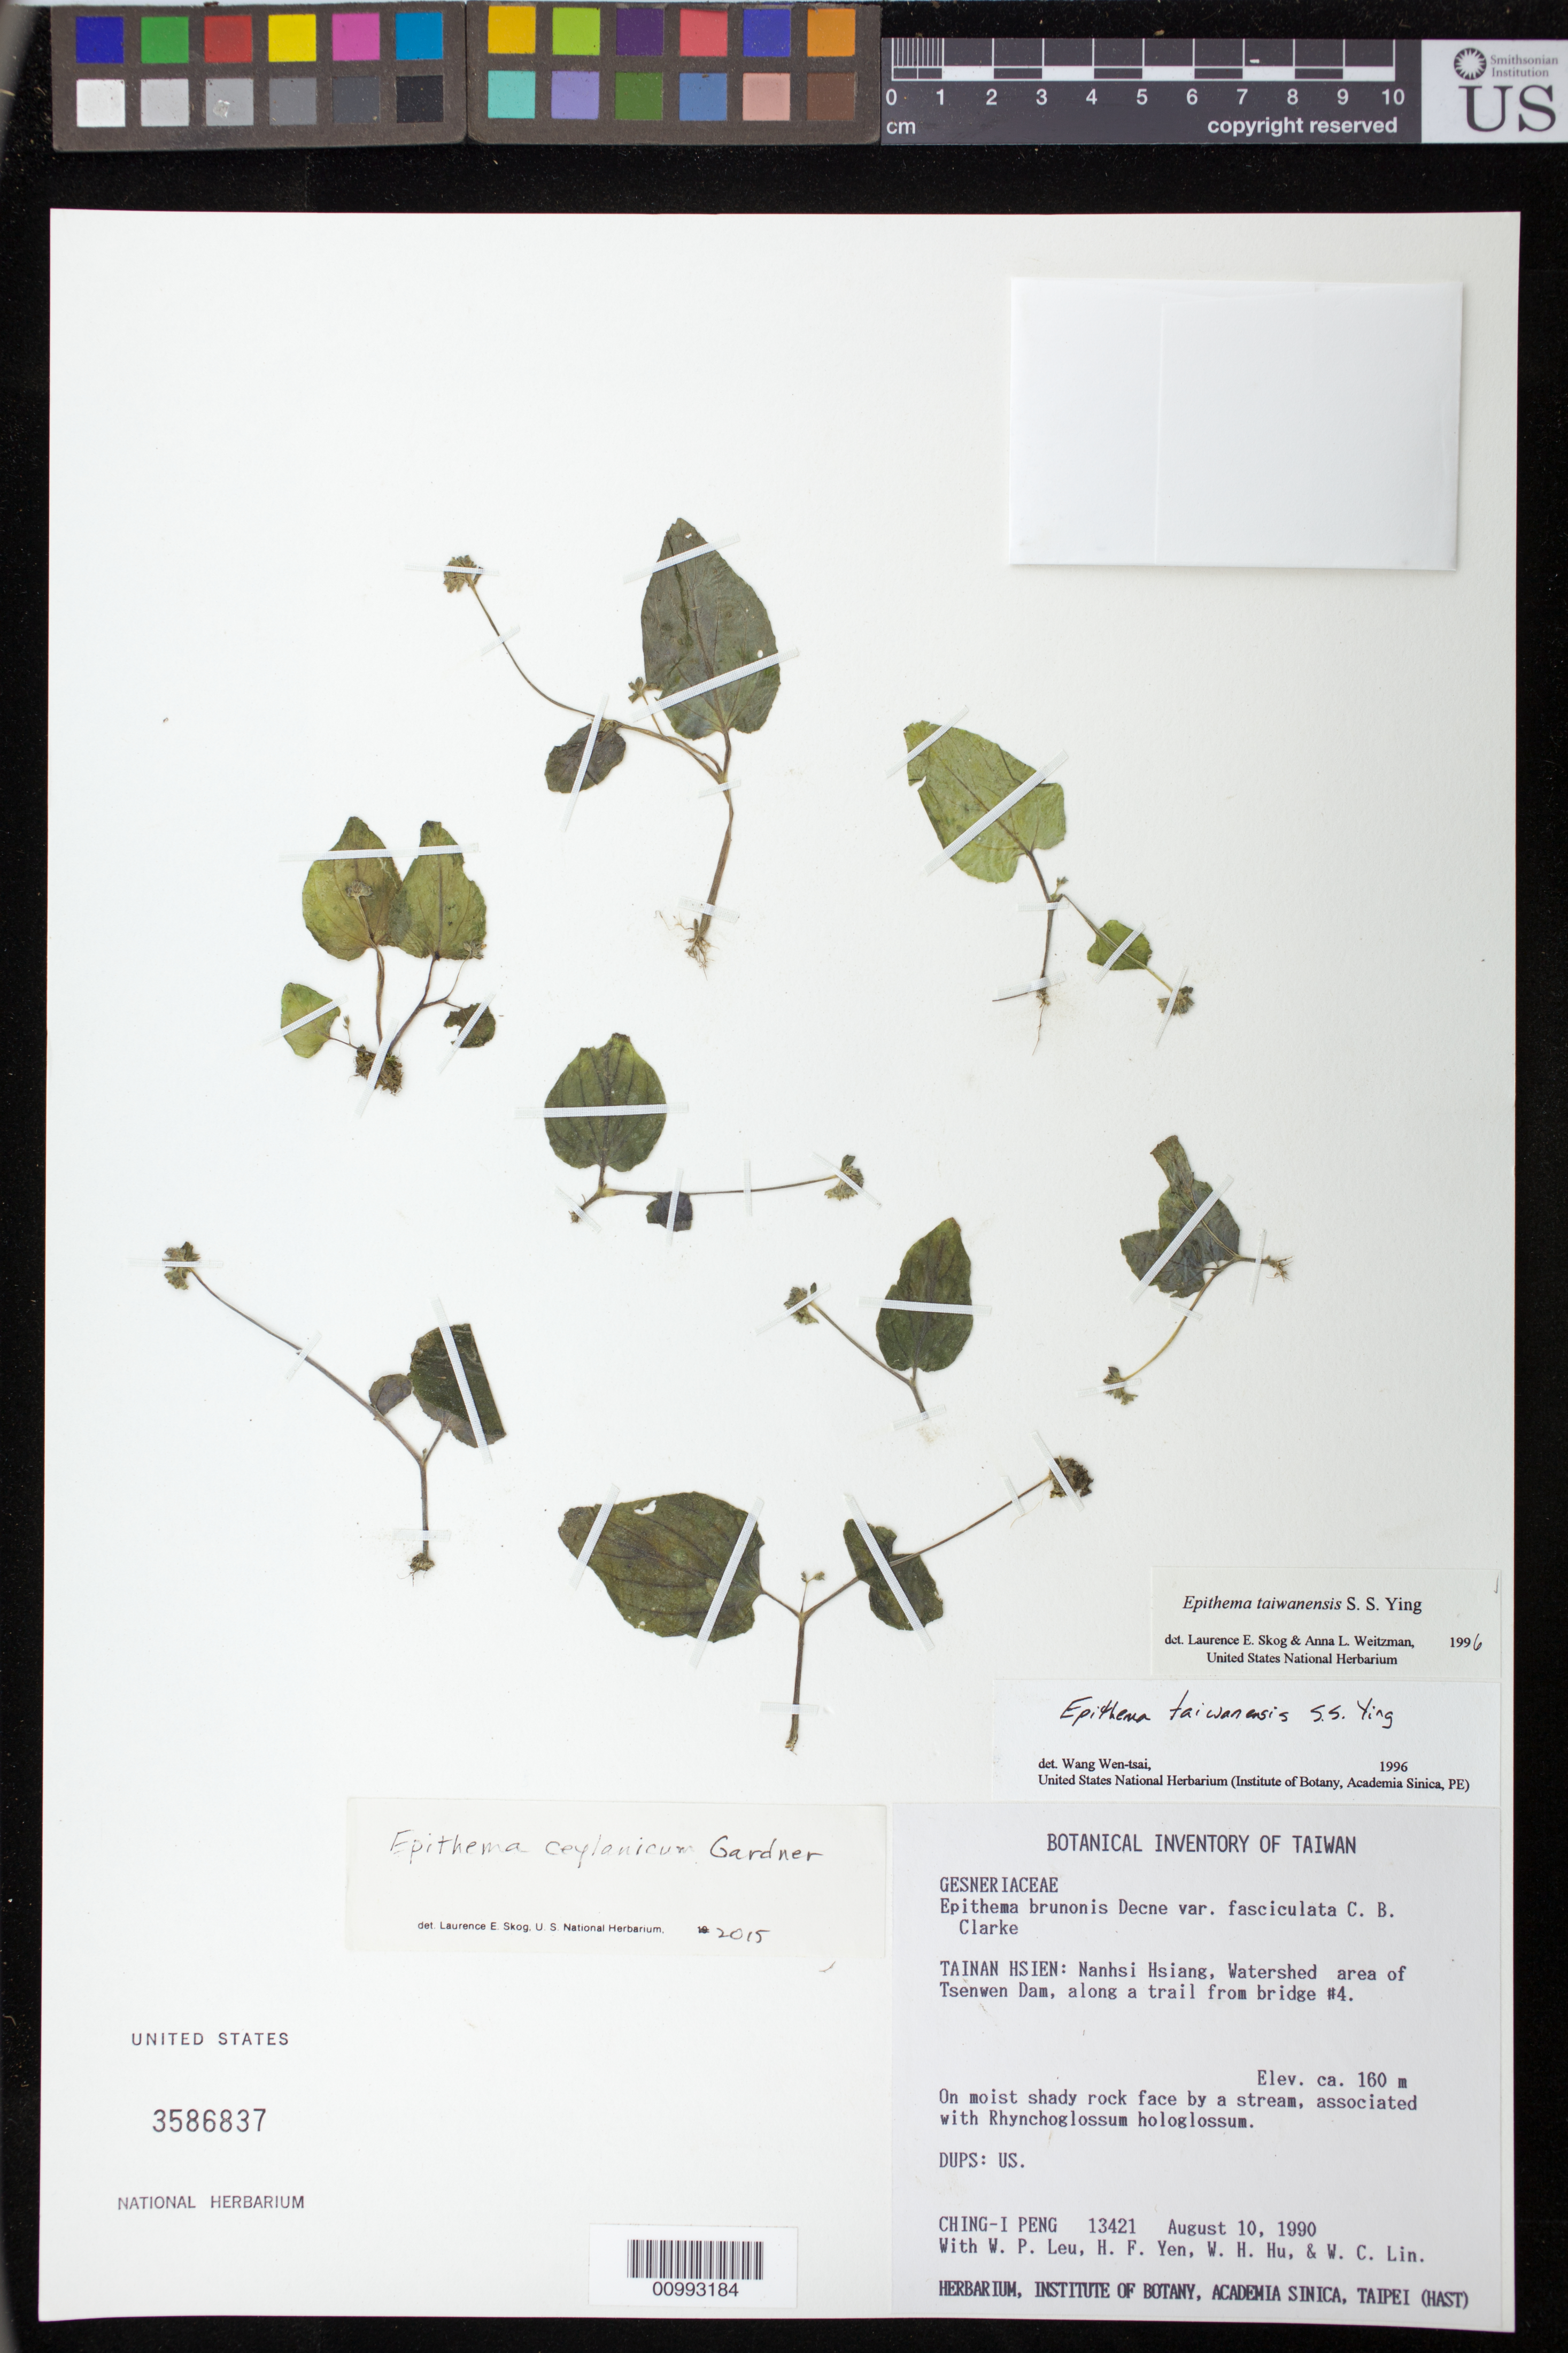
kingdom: Plantae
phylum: Tracheophyta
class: Magnoliopsida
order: Lamiales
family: Gesneriaceae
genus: Epithema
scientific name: Epithema ceylanicum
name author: Wight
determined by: Skog, Laurence E.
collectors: C.-I Peng & et al.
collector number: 13421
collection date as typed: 10 Aug 1990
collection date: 1990-08-10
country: Taiwan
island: Taiwan [Formosa]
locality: Tainan Hsien: Nanhsi Hsiang, watershed area of Tsenwen Dam, along a trail from bridge #4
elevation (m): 160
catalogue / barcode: US 3586837